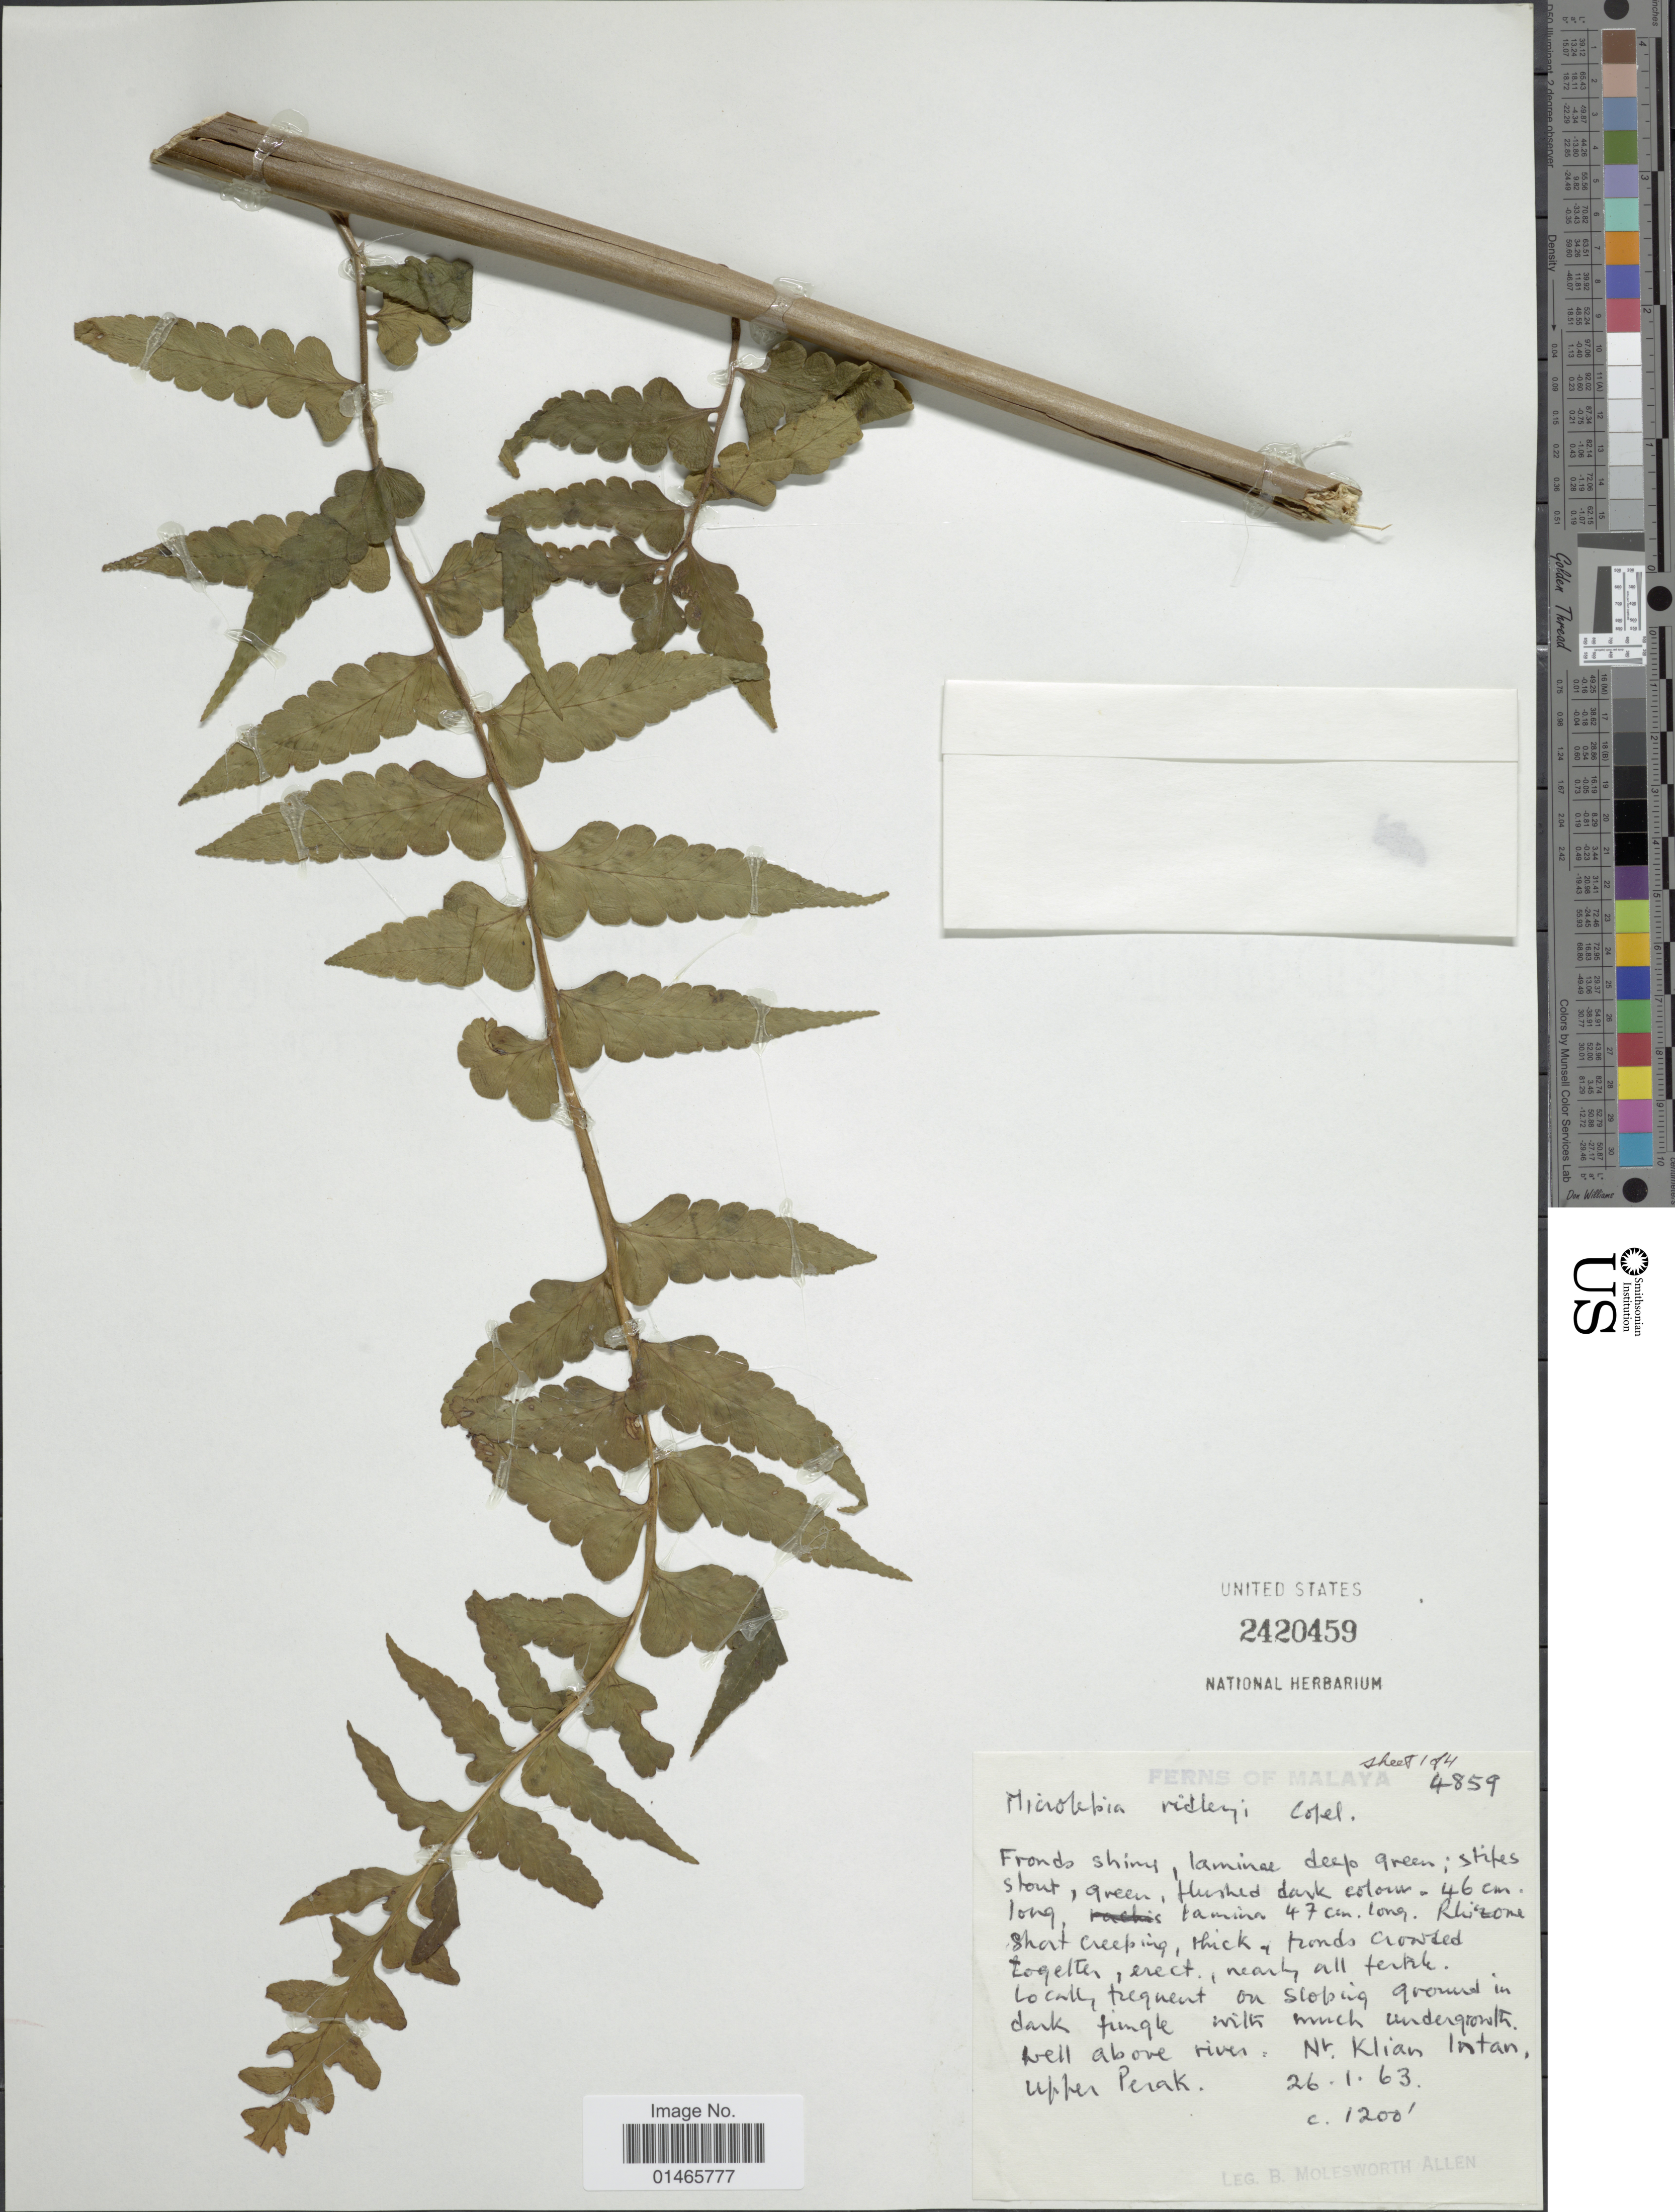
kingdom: Plantae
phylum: Tracheophyta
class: Polypodiopsida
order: Polypodiales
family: Dennstaedtiaceae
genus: Microlepia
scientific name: Microlepia ridleyi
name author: Copel.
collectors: B. E. G. Molesworth-Allen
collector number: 4859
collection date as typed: Transcribed d/m/y: 26/1/63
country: Malaysia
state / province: Perak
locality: Veil above river: Nr. Klian Intan, Upper perak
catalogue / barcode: US 2420459